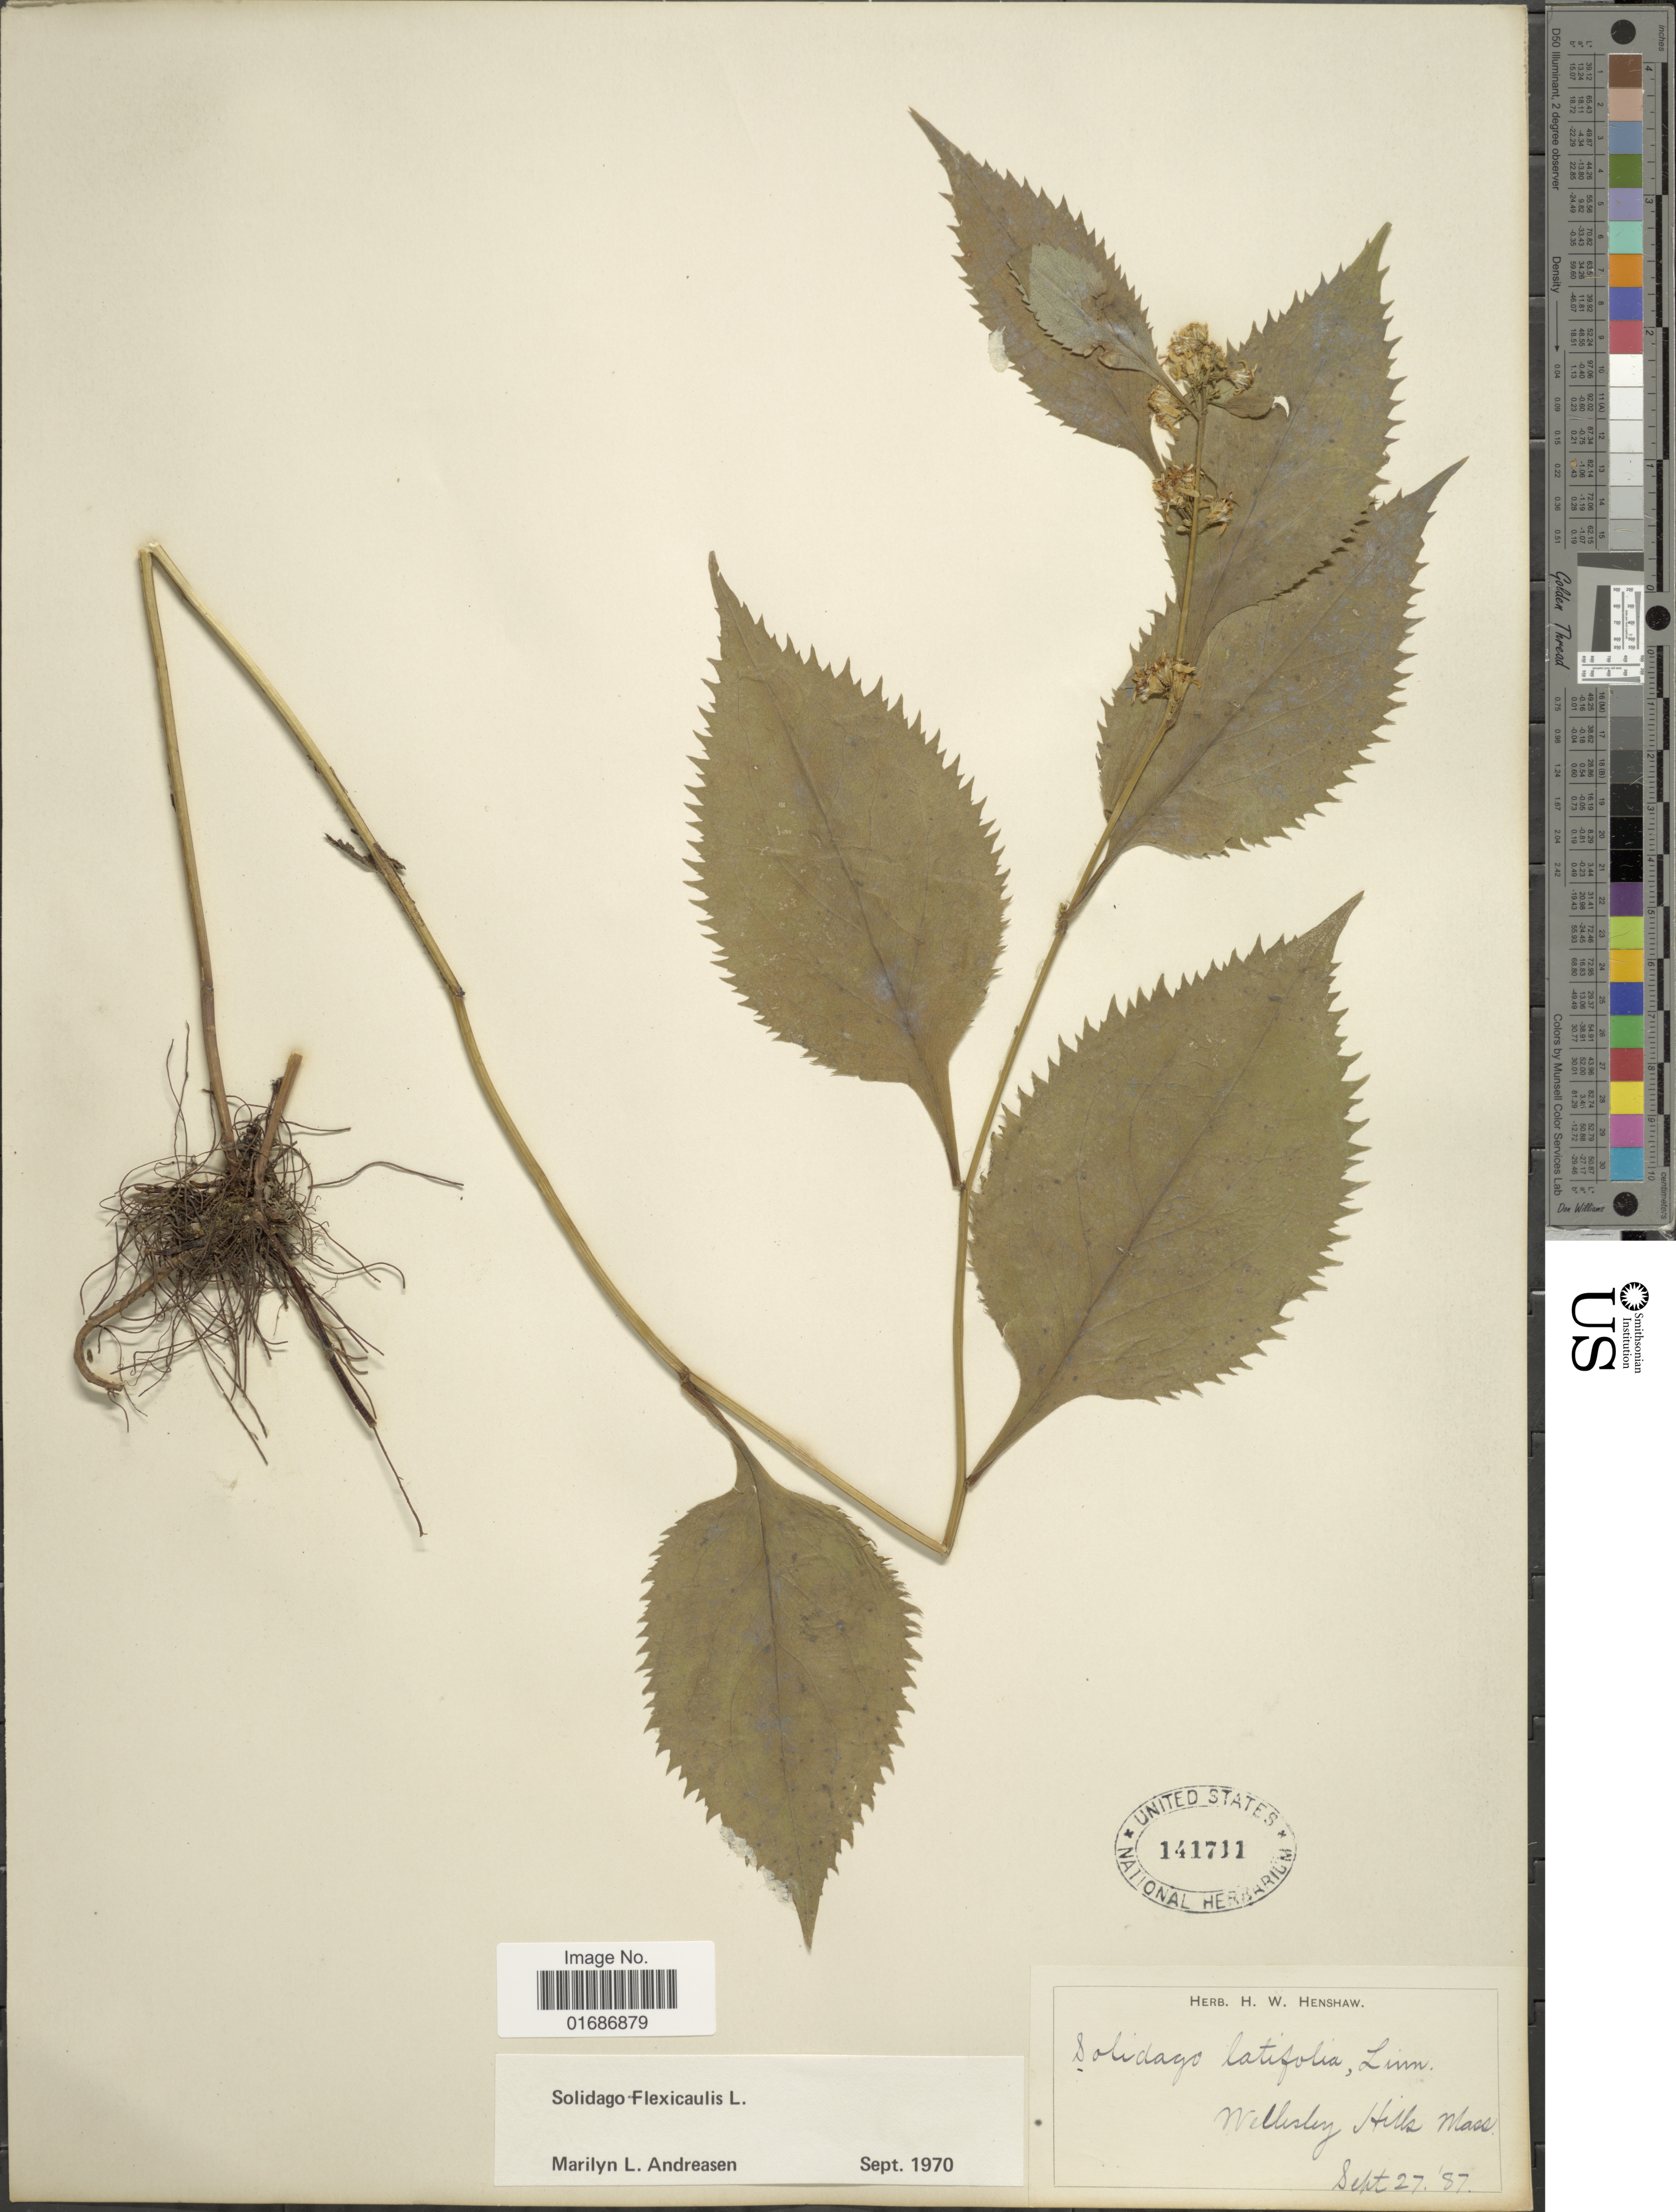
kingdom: Plantae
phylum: Tracheophyta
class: Magnoliopsida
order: Asterales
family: Asteraceae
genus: Solidago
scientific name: Solidago flexicaulis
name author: L.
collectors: ex herb. H. W. Henshaw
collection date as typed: Transcribed d/m/y: 27/9/87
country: United States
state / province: Massachusetts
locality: Wellesley Hills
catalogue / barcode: US 141711